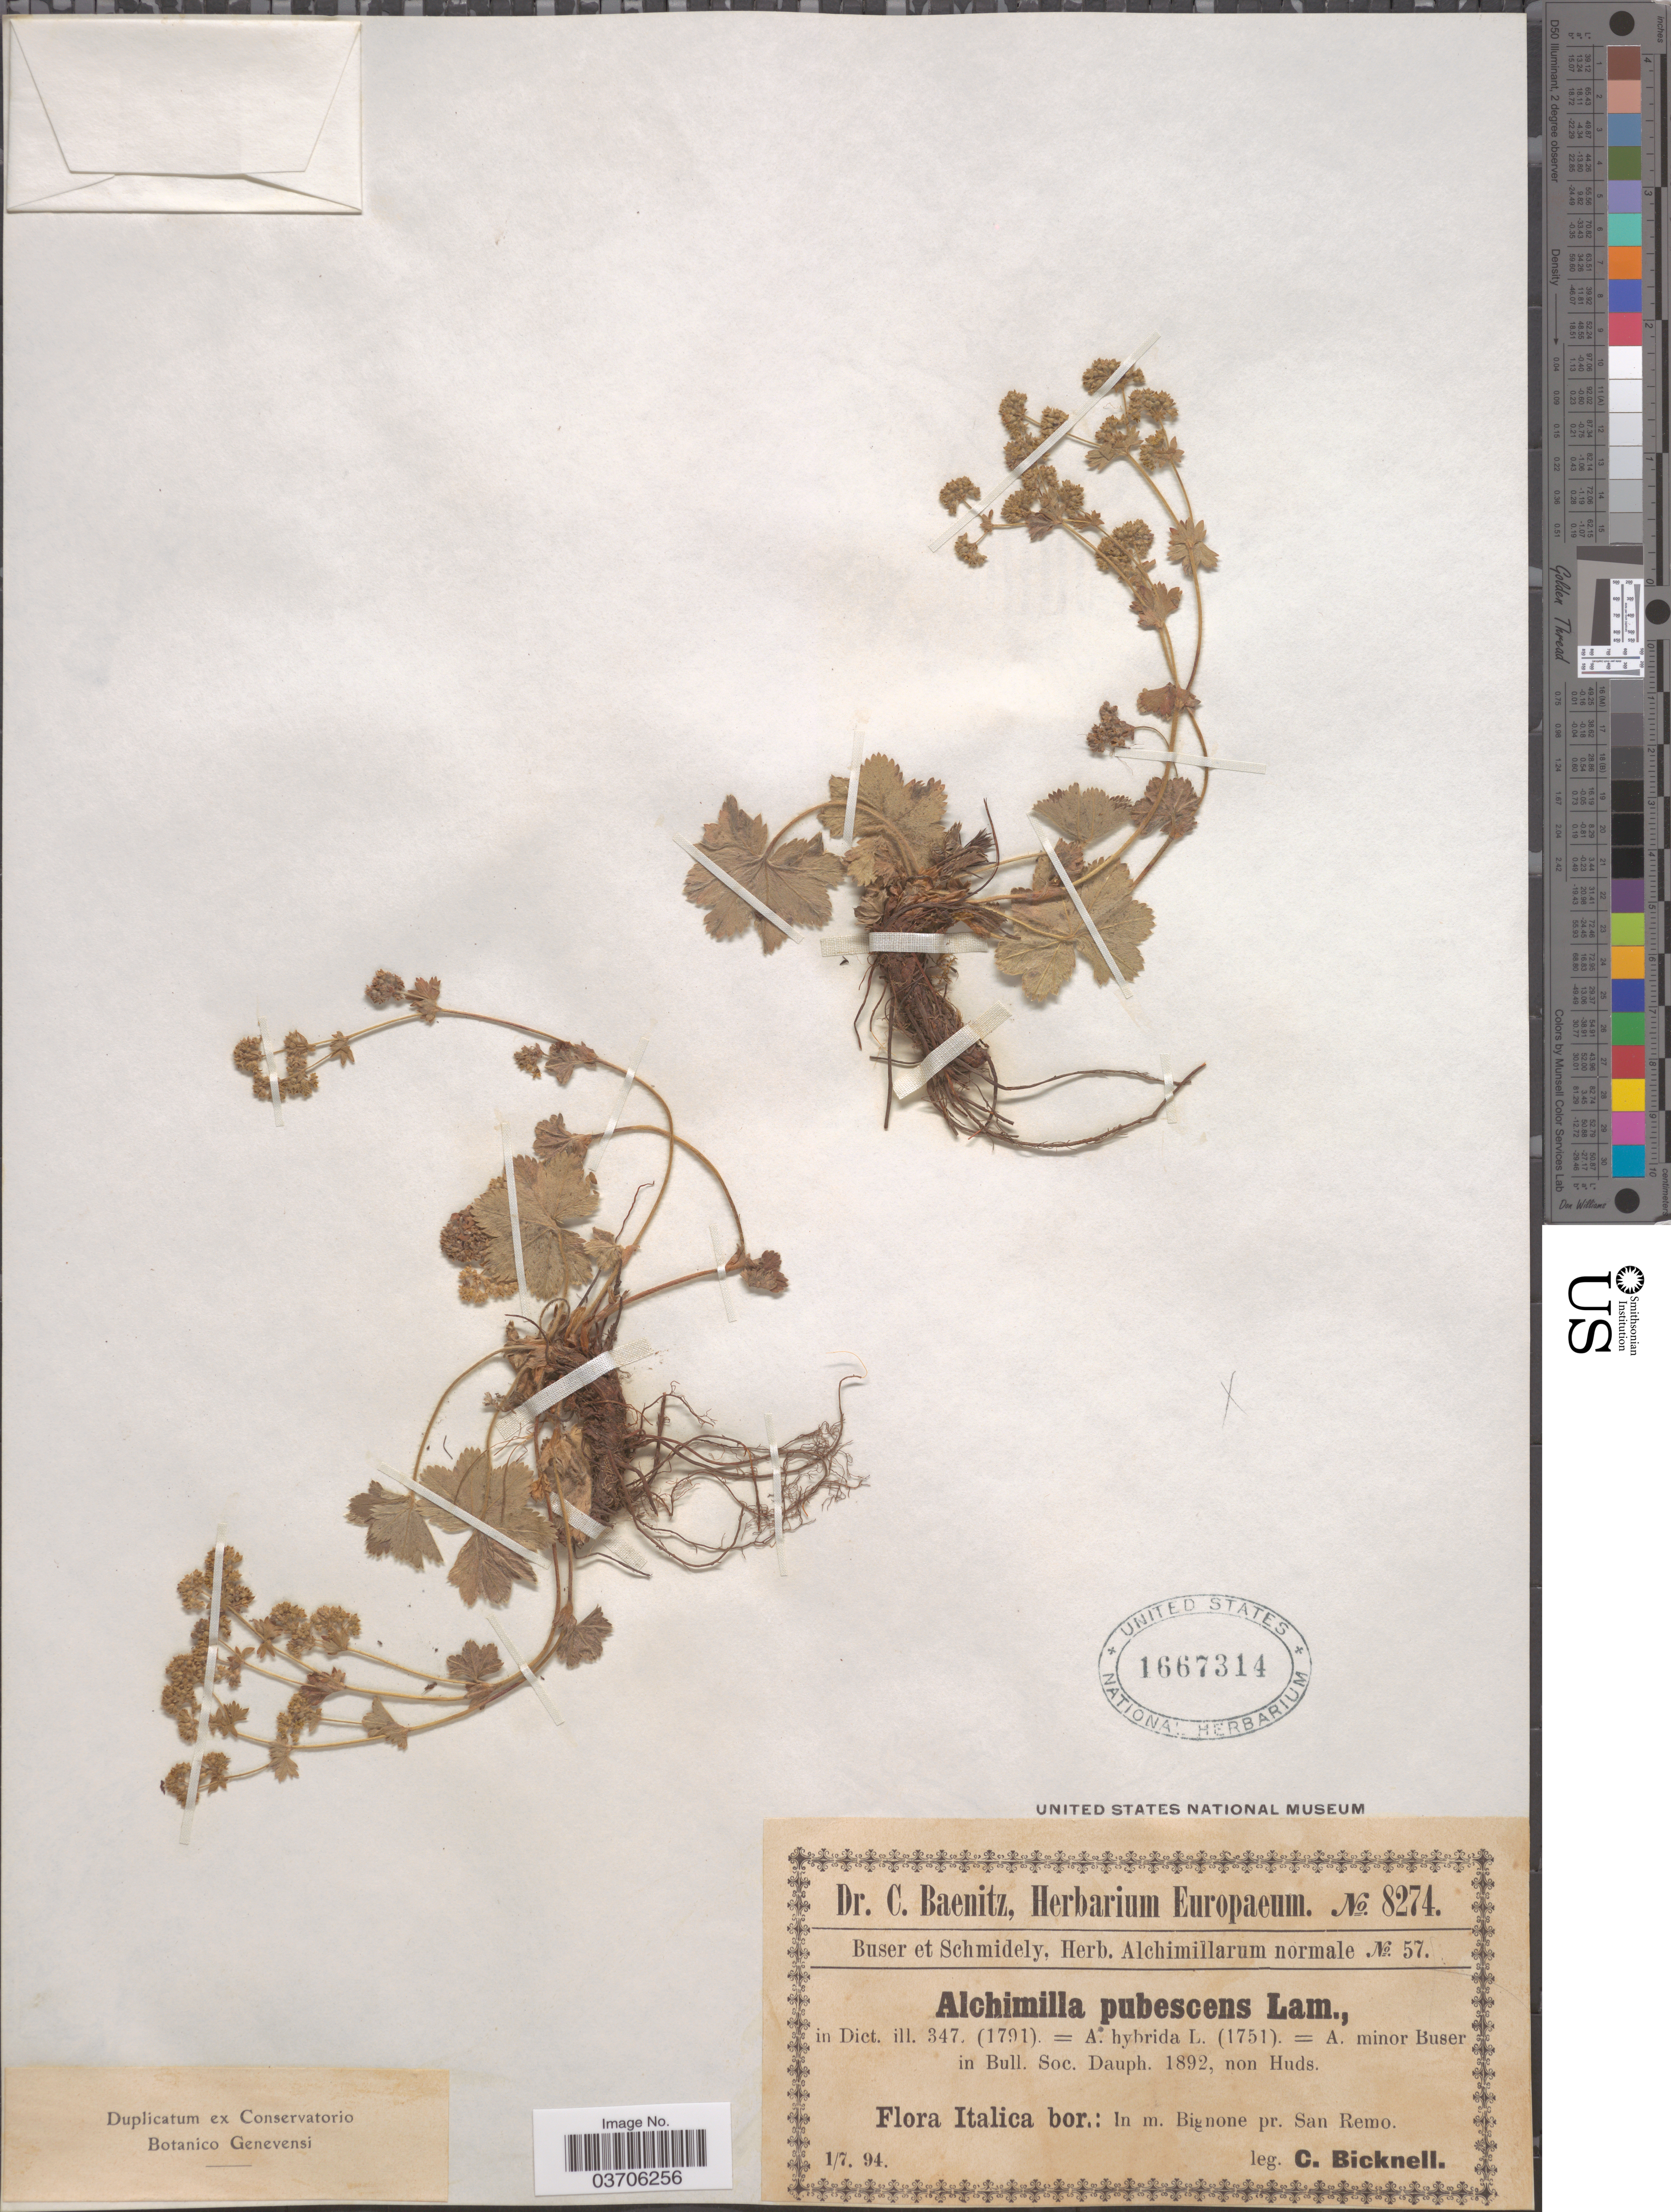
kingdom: Plantae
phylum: Tracheophyta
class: Magnoliopsida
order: Rosales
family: Rosaceae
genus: Alchemilla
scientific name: Alchemilla pubescens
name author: M. Bieb.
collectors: C. Bicknell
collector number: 8274/57?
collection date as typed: Transcribed d/m/y: 1/7/94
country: Italy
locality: Italica bor.: In m. Bignone pr. San Remo.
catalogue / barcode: US 1667314